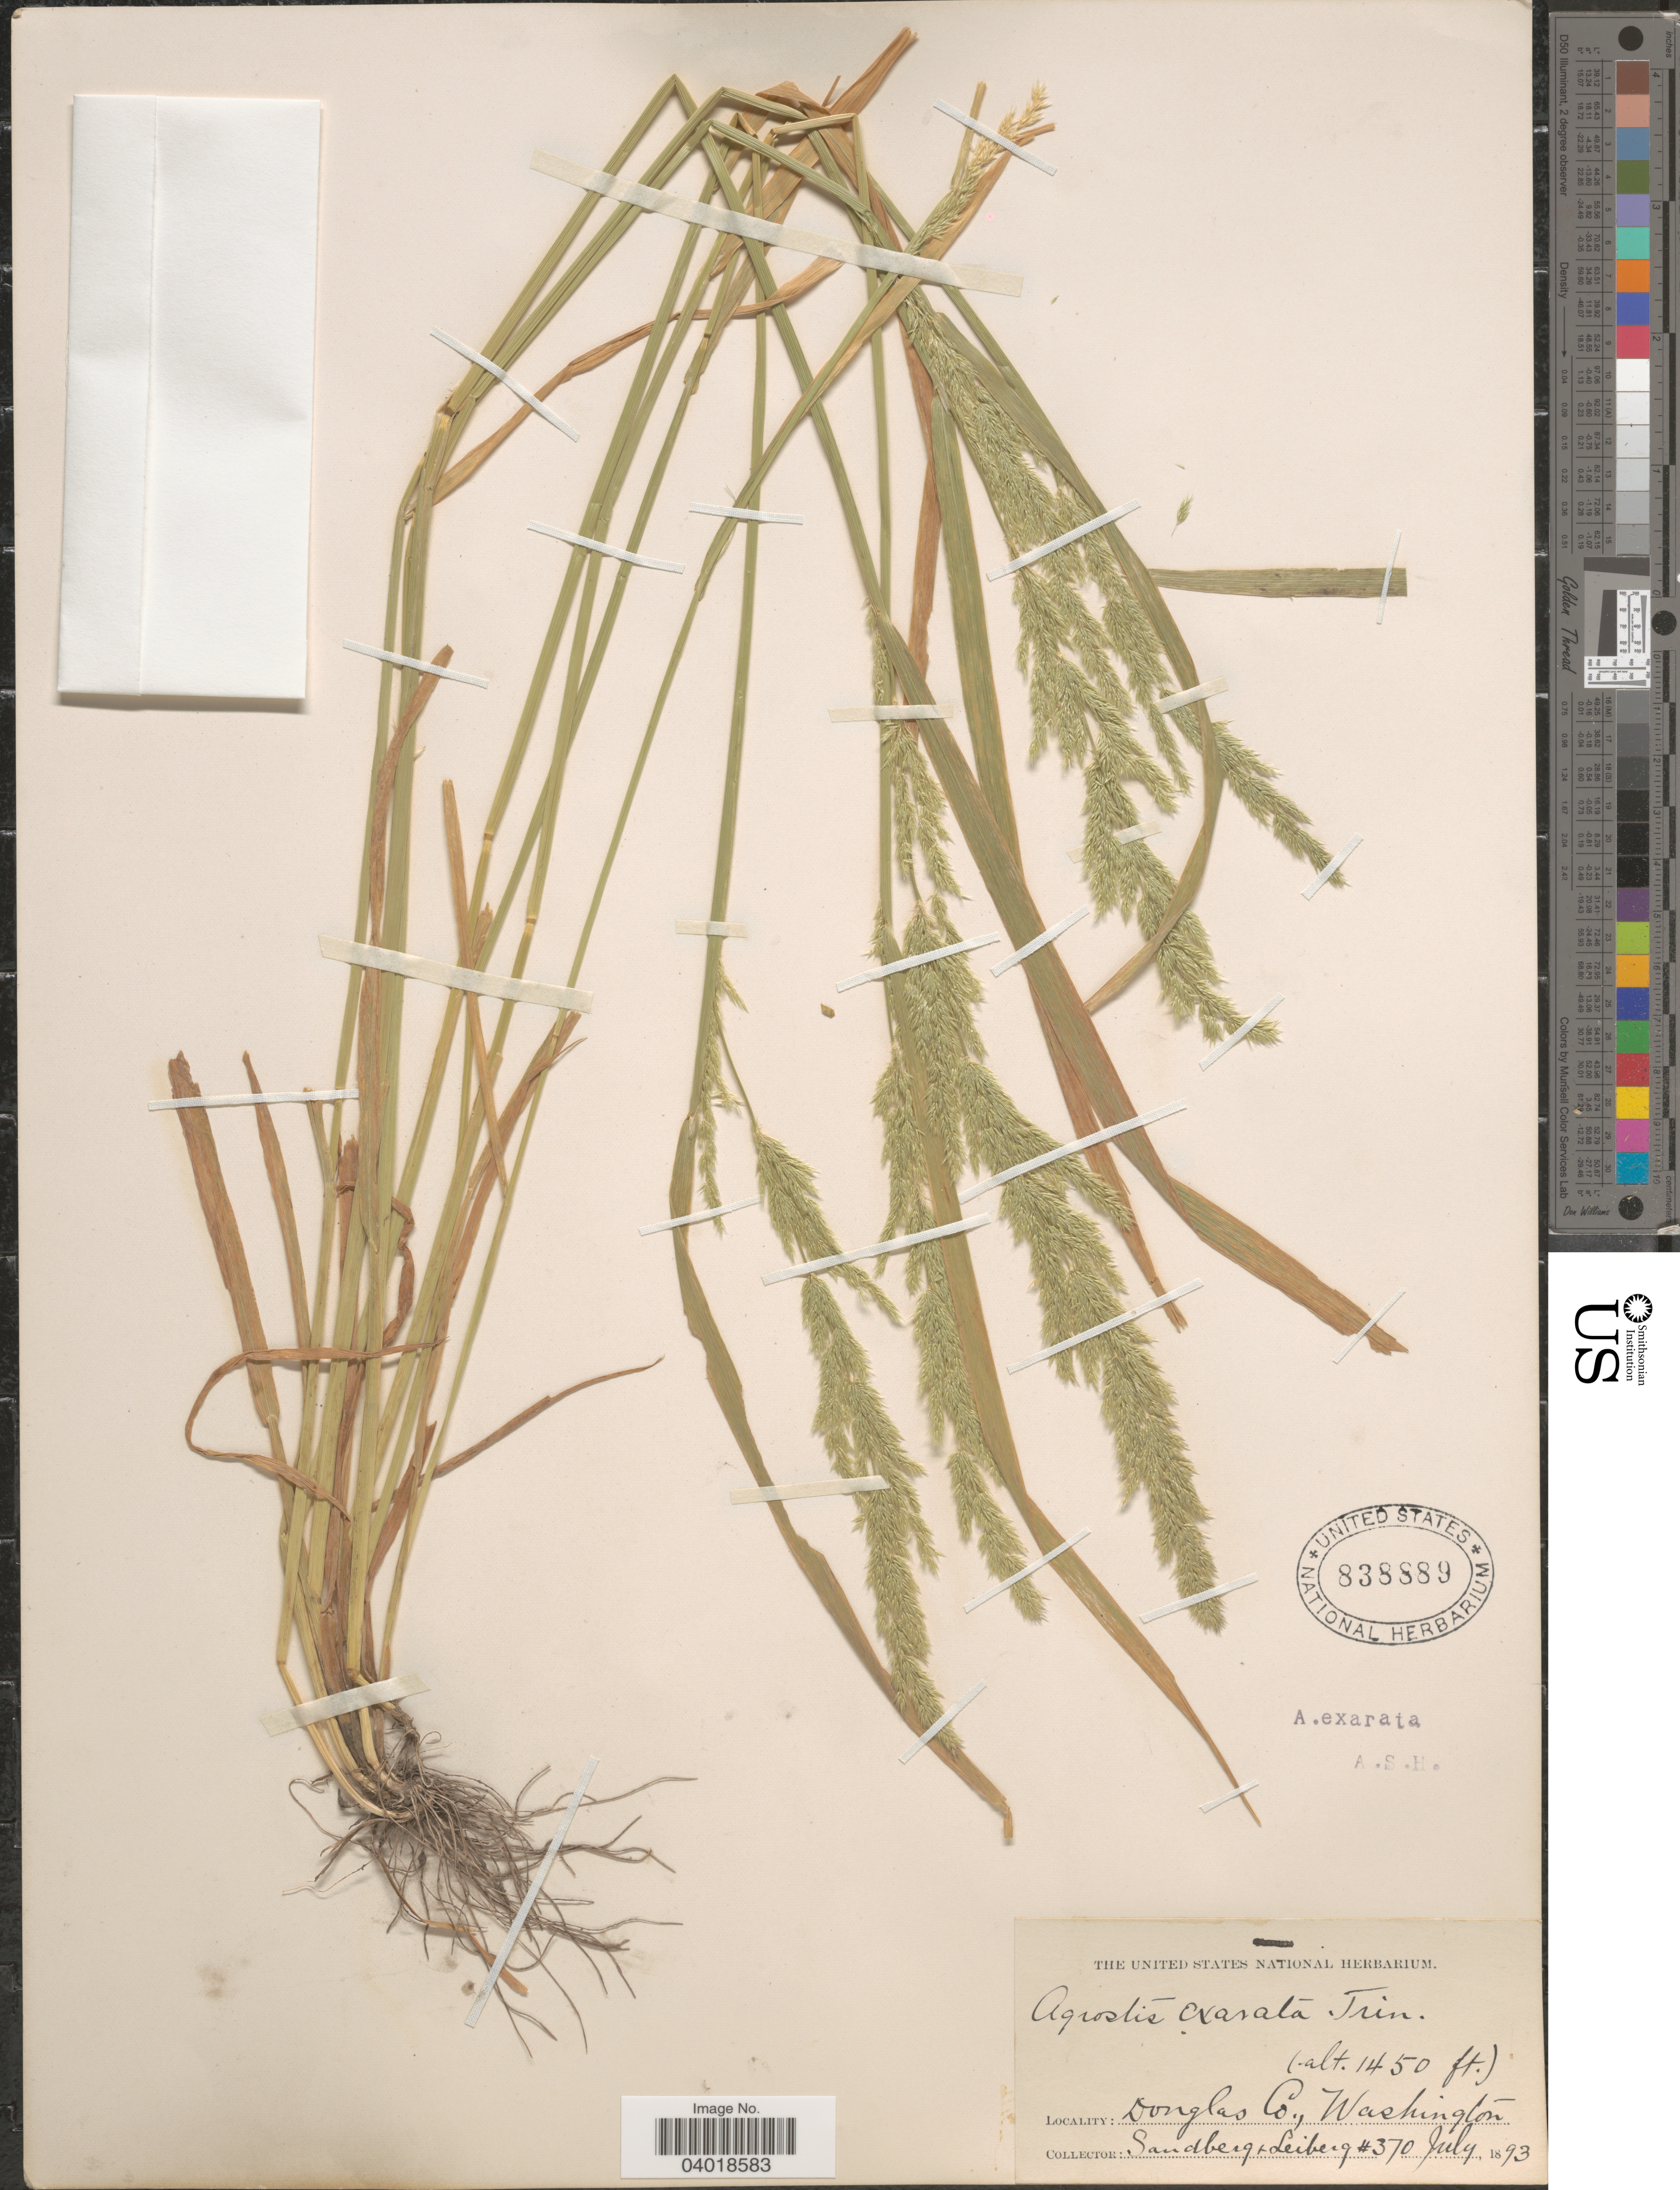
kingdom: Plantae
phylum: Tracheophyta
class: Liliopsida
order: Poales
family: Poaceae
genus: Agrostis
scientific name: Agrostis exarata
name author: Trin.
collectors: Sandberg & -. Leiberg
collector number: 370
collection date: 1893-07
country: United States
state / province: Washington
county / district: Douglas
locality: Douglas Co.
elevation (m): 442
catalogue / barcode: US 838889